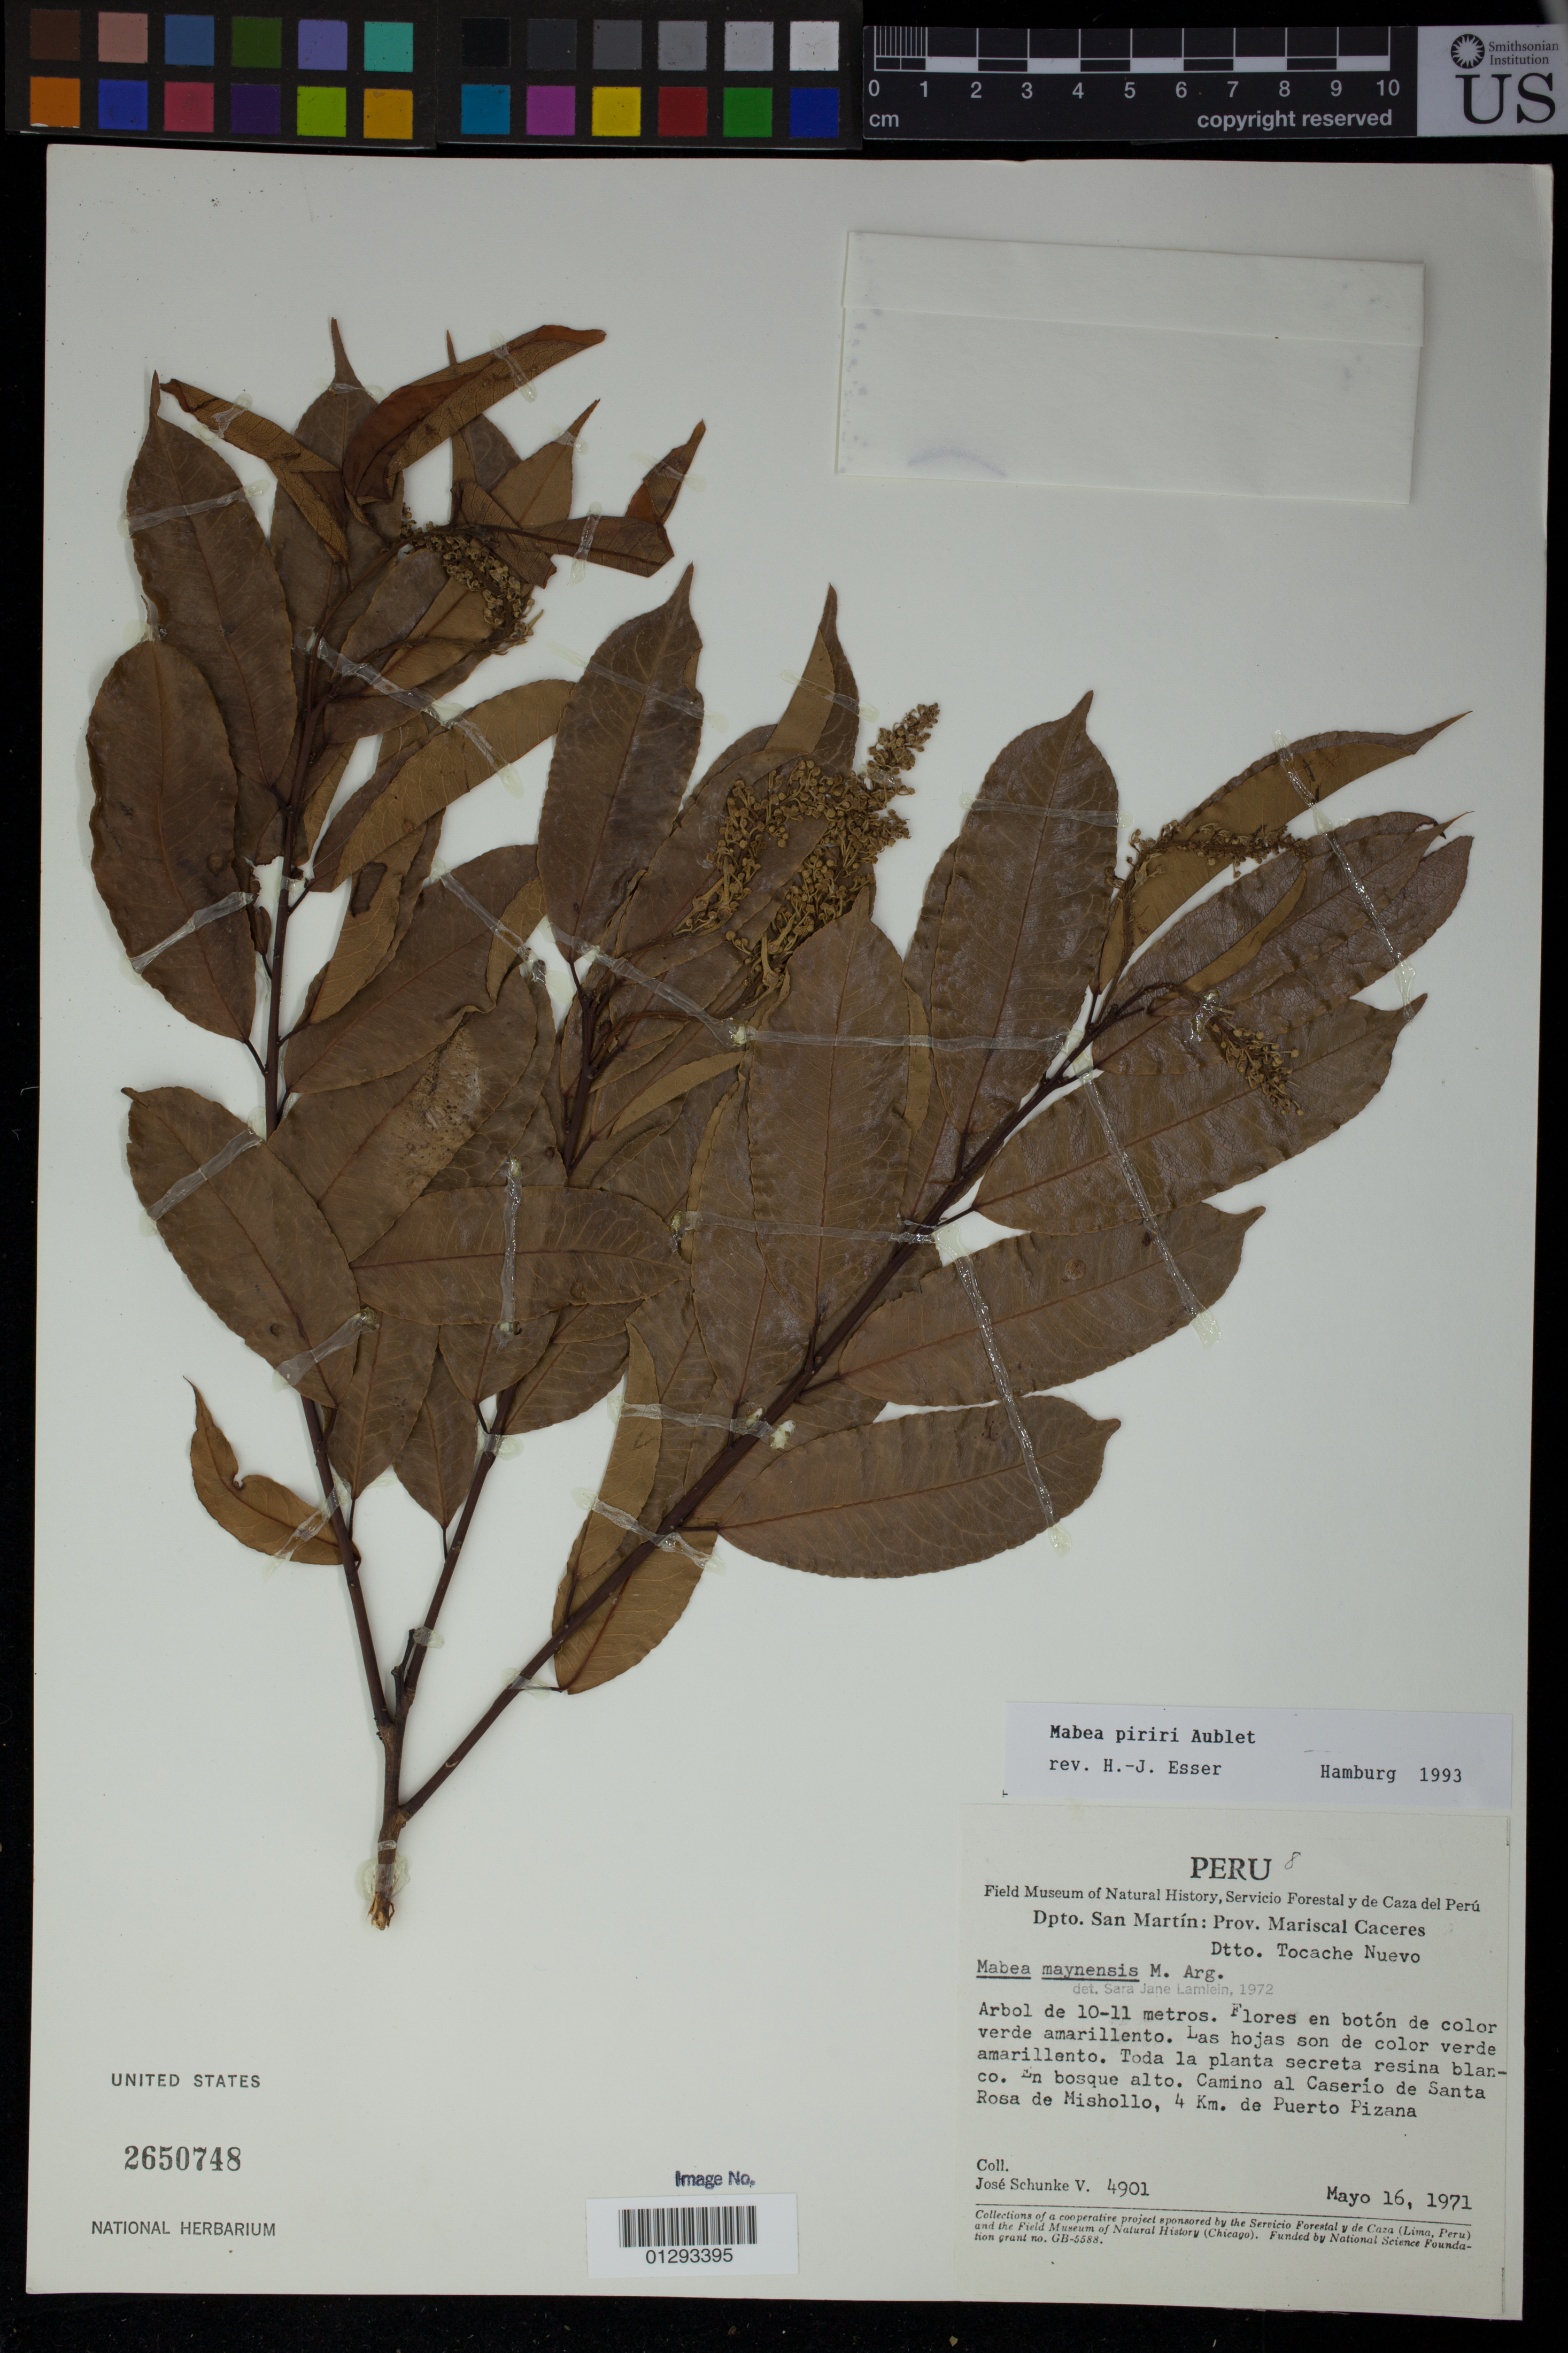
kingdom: Plantae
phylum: Tracheophyta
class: Magnoliopsida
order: Malpighiales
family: Euphorbiaceae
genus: Mabea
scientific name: Mabea piriri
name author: Aubl.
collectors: J. Schunke Vigo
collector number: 4901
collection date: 1971-05-16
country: Peru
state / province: San Martín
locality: Prov. Mariscal Caceres, Dtto. Tocache Nuevo. Camino al Caserio de Santa Rosa de Mishollo, 4 km. de Puerto Pizana.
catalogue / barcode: US 2650748